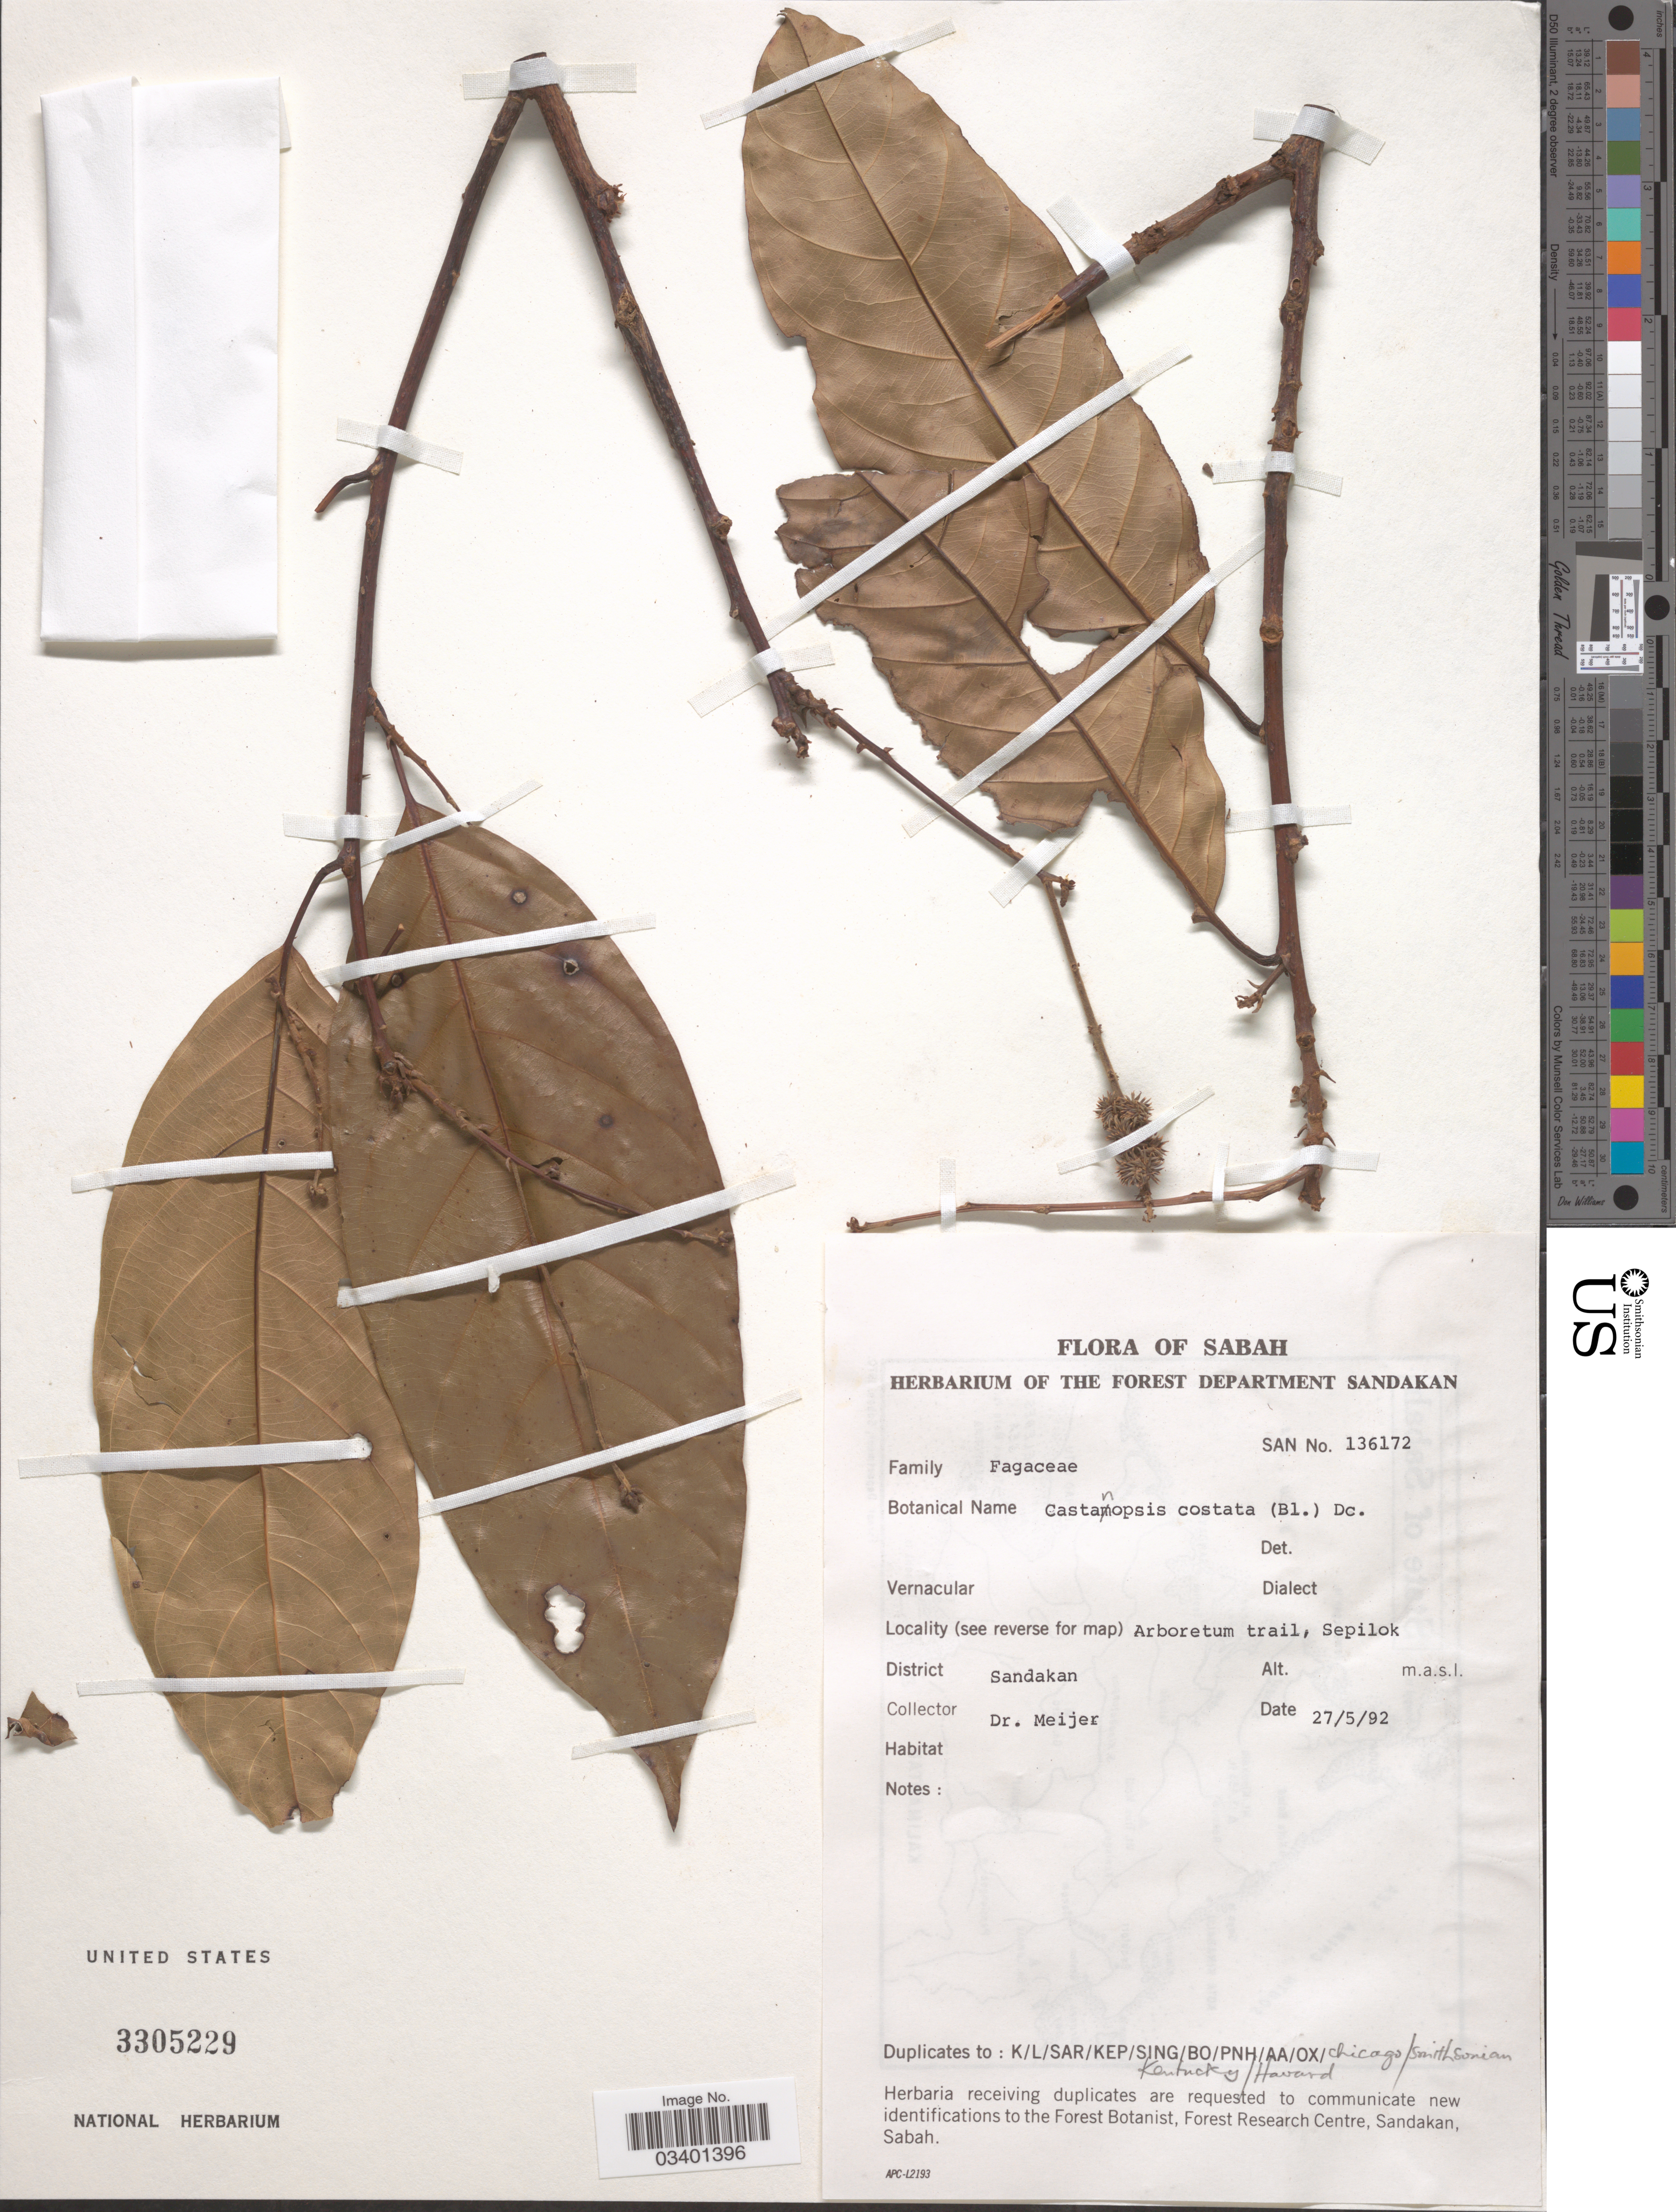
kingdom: Plantae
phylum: Tracheophyta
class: Magnoliopsida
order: Fagales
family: Fagaceae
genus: Castanopsis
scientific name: Castanopsis costata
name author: (Blume) A. DC.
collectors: -- Meijer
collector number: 136172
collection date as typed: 27/5/92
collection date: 1992-05-27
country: Malaysia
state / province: Sabah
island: Borneo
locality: Arboretum trail, Sepilok. District Sandakan.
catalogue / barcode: US 3305229